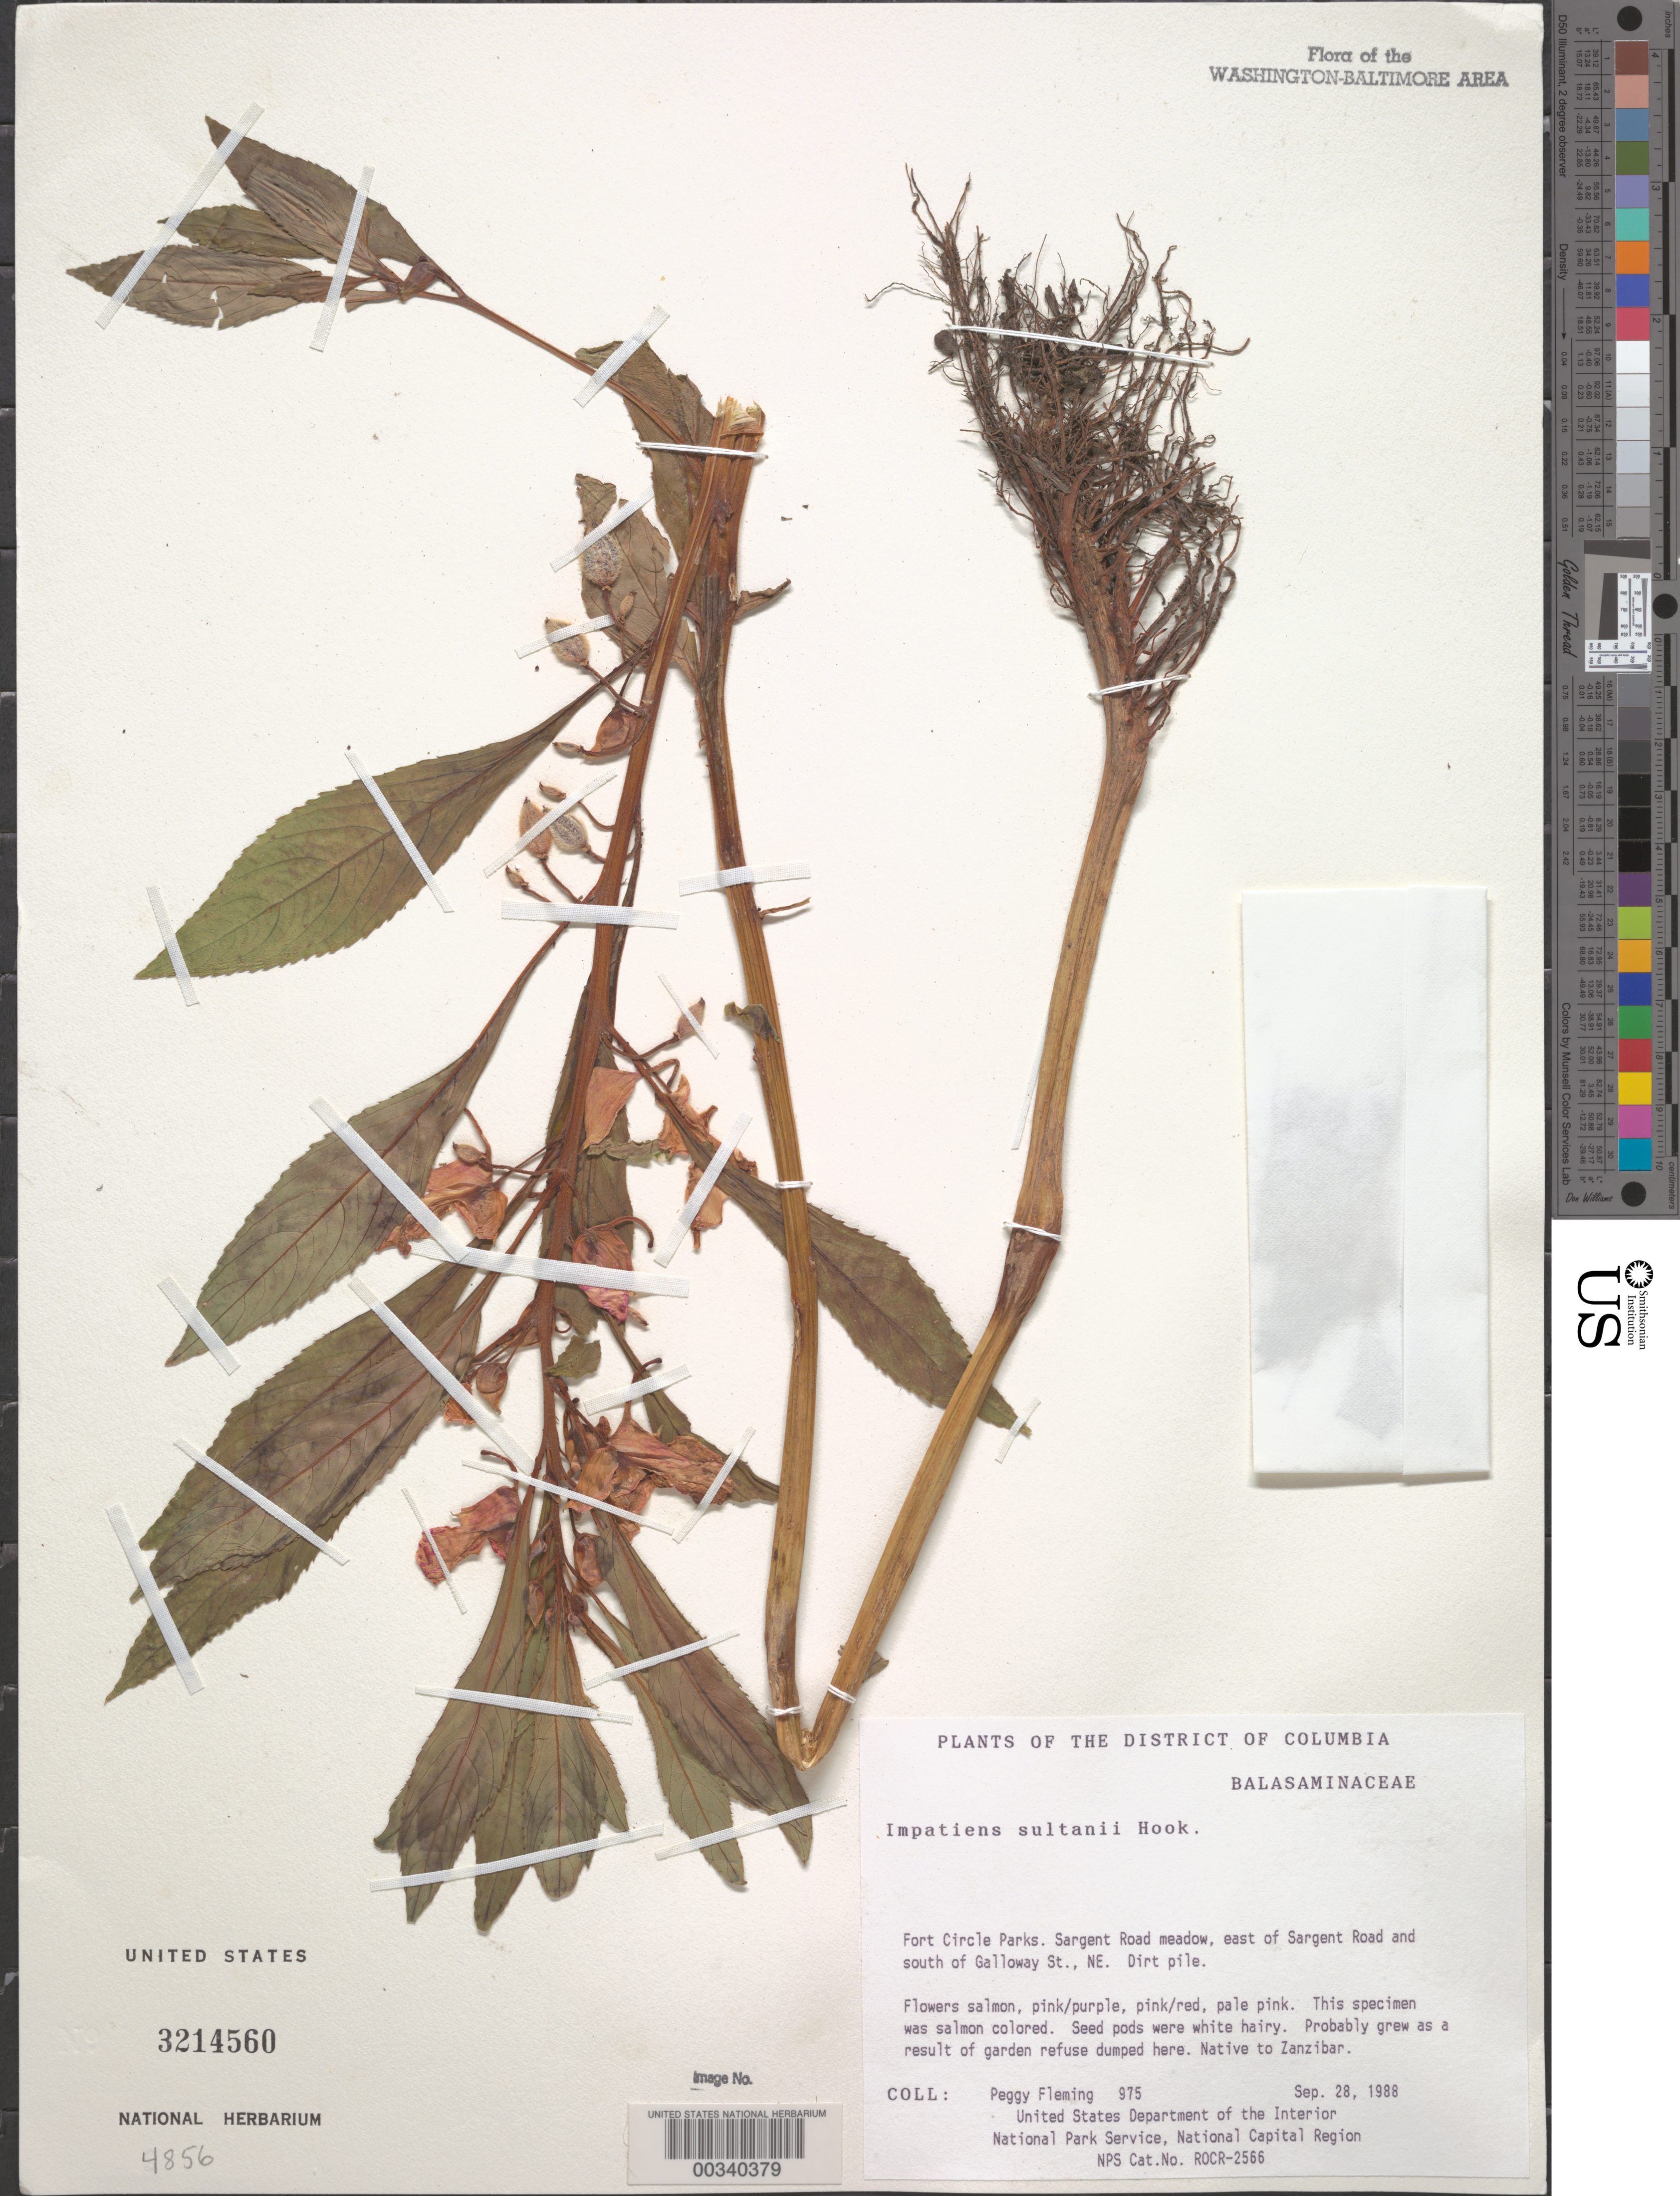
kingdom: Plantae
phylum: Tracheophyta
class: Magnoliopsida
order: Ericales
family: Balsaminaceae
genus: Impatiens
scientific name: Impatiens walleriana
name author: Hook. f.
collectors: P. Fleming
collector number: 975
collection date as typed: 28 Sep 1988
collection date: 1988-09-28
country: United States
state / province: District of Columbia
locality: Fort Circle Parks, Sargent Road meadow, E of Sargent Road and S of Galloway St, NE Fort Circle Parks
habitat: Dirt pile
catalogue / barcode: US 3214560